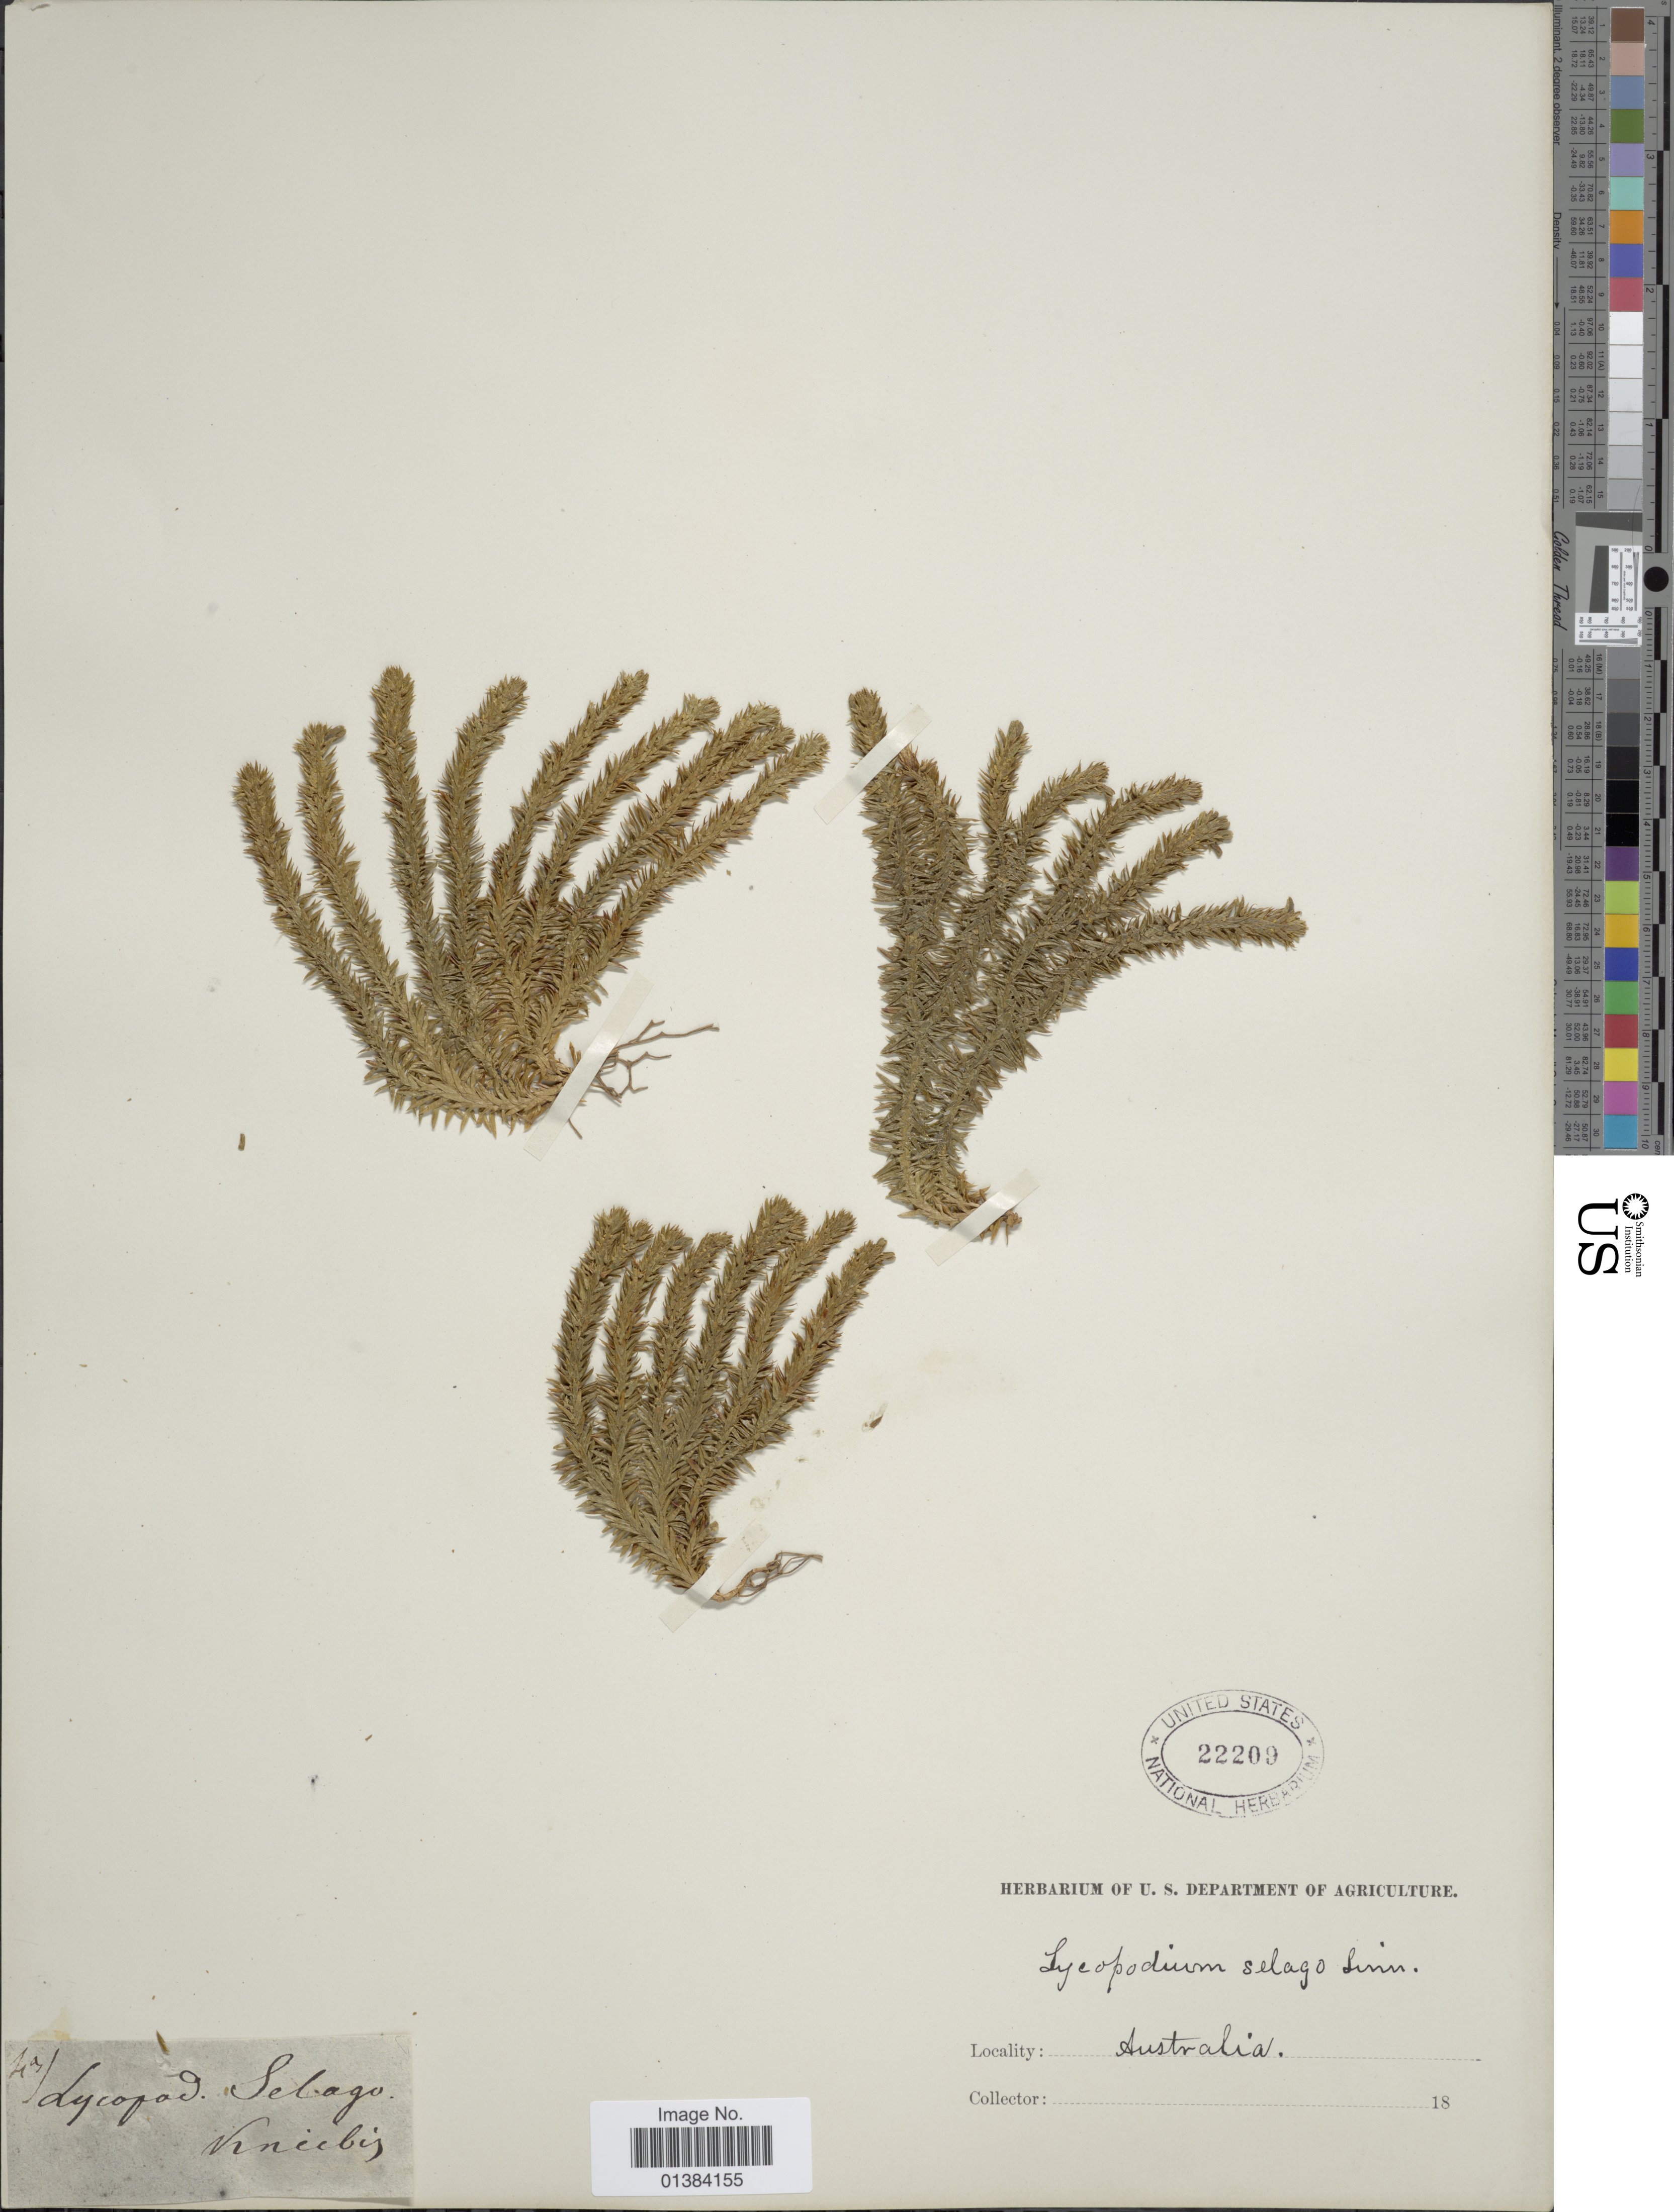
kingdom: Plantae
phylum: Tracheophyta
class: Lycopodiopsida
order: Lycopodiales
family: Lycopodiaceae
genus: Huperzia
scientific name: Huperzia selago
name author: (L.) Bernh. ex Schrank & Mart.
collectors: Facchini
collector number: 49*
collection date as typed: Transcribed d/m/y: //18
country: Australia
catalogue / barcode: US 22209